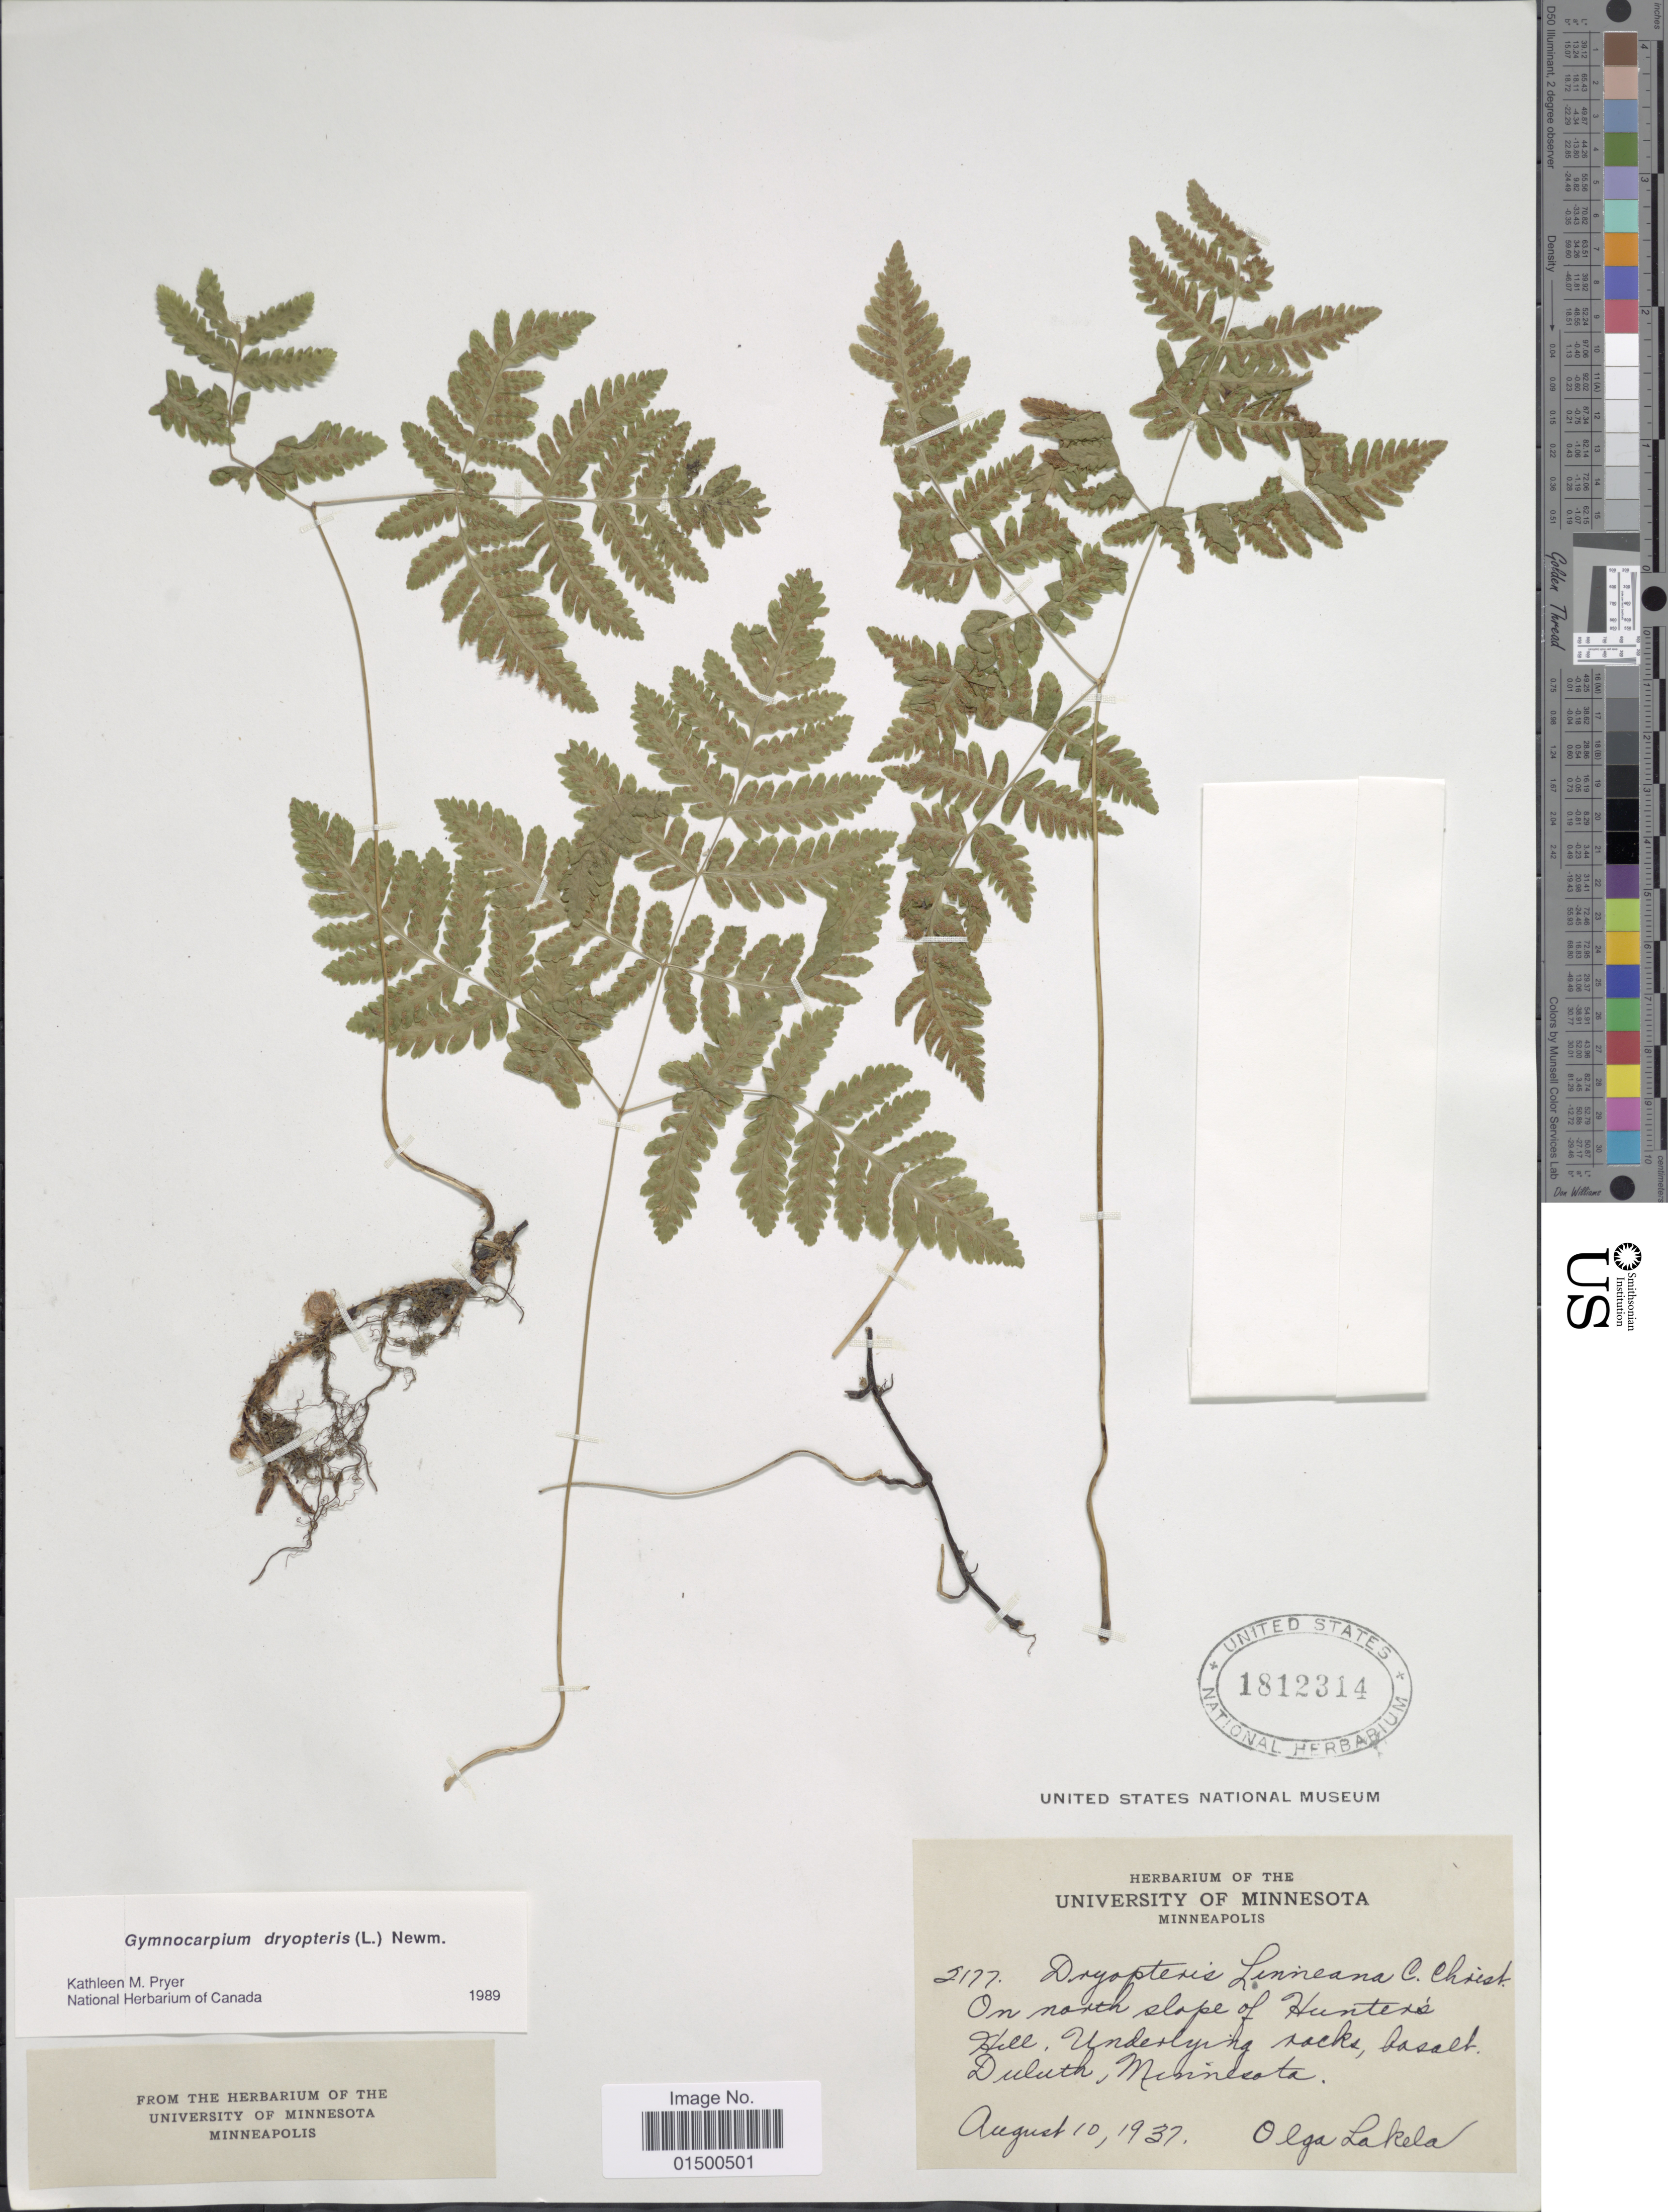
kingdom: Plantae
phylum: Tracheophyta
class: Polypodiopsida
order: Polypodiales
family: Cystopteridaceae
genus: Gymnocarpium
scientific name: Gymnocarpium dryopteris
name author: (L.) Newman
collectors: O. K. Lakela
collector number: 2177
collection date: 1937-08-10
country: United States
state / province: Minnesota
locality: On north slope of Hunter's Hill, underlying rocks, basalt, Duluth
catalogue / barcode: US 1812314